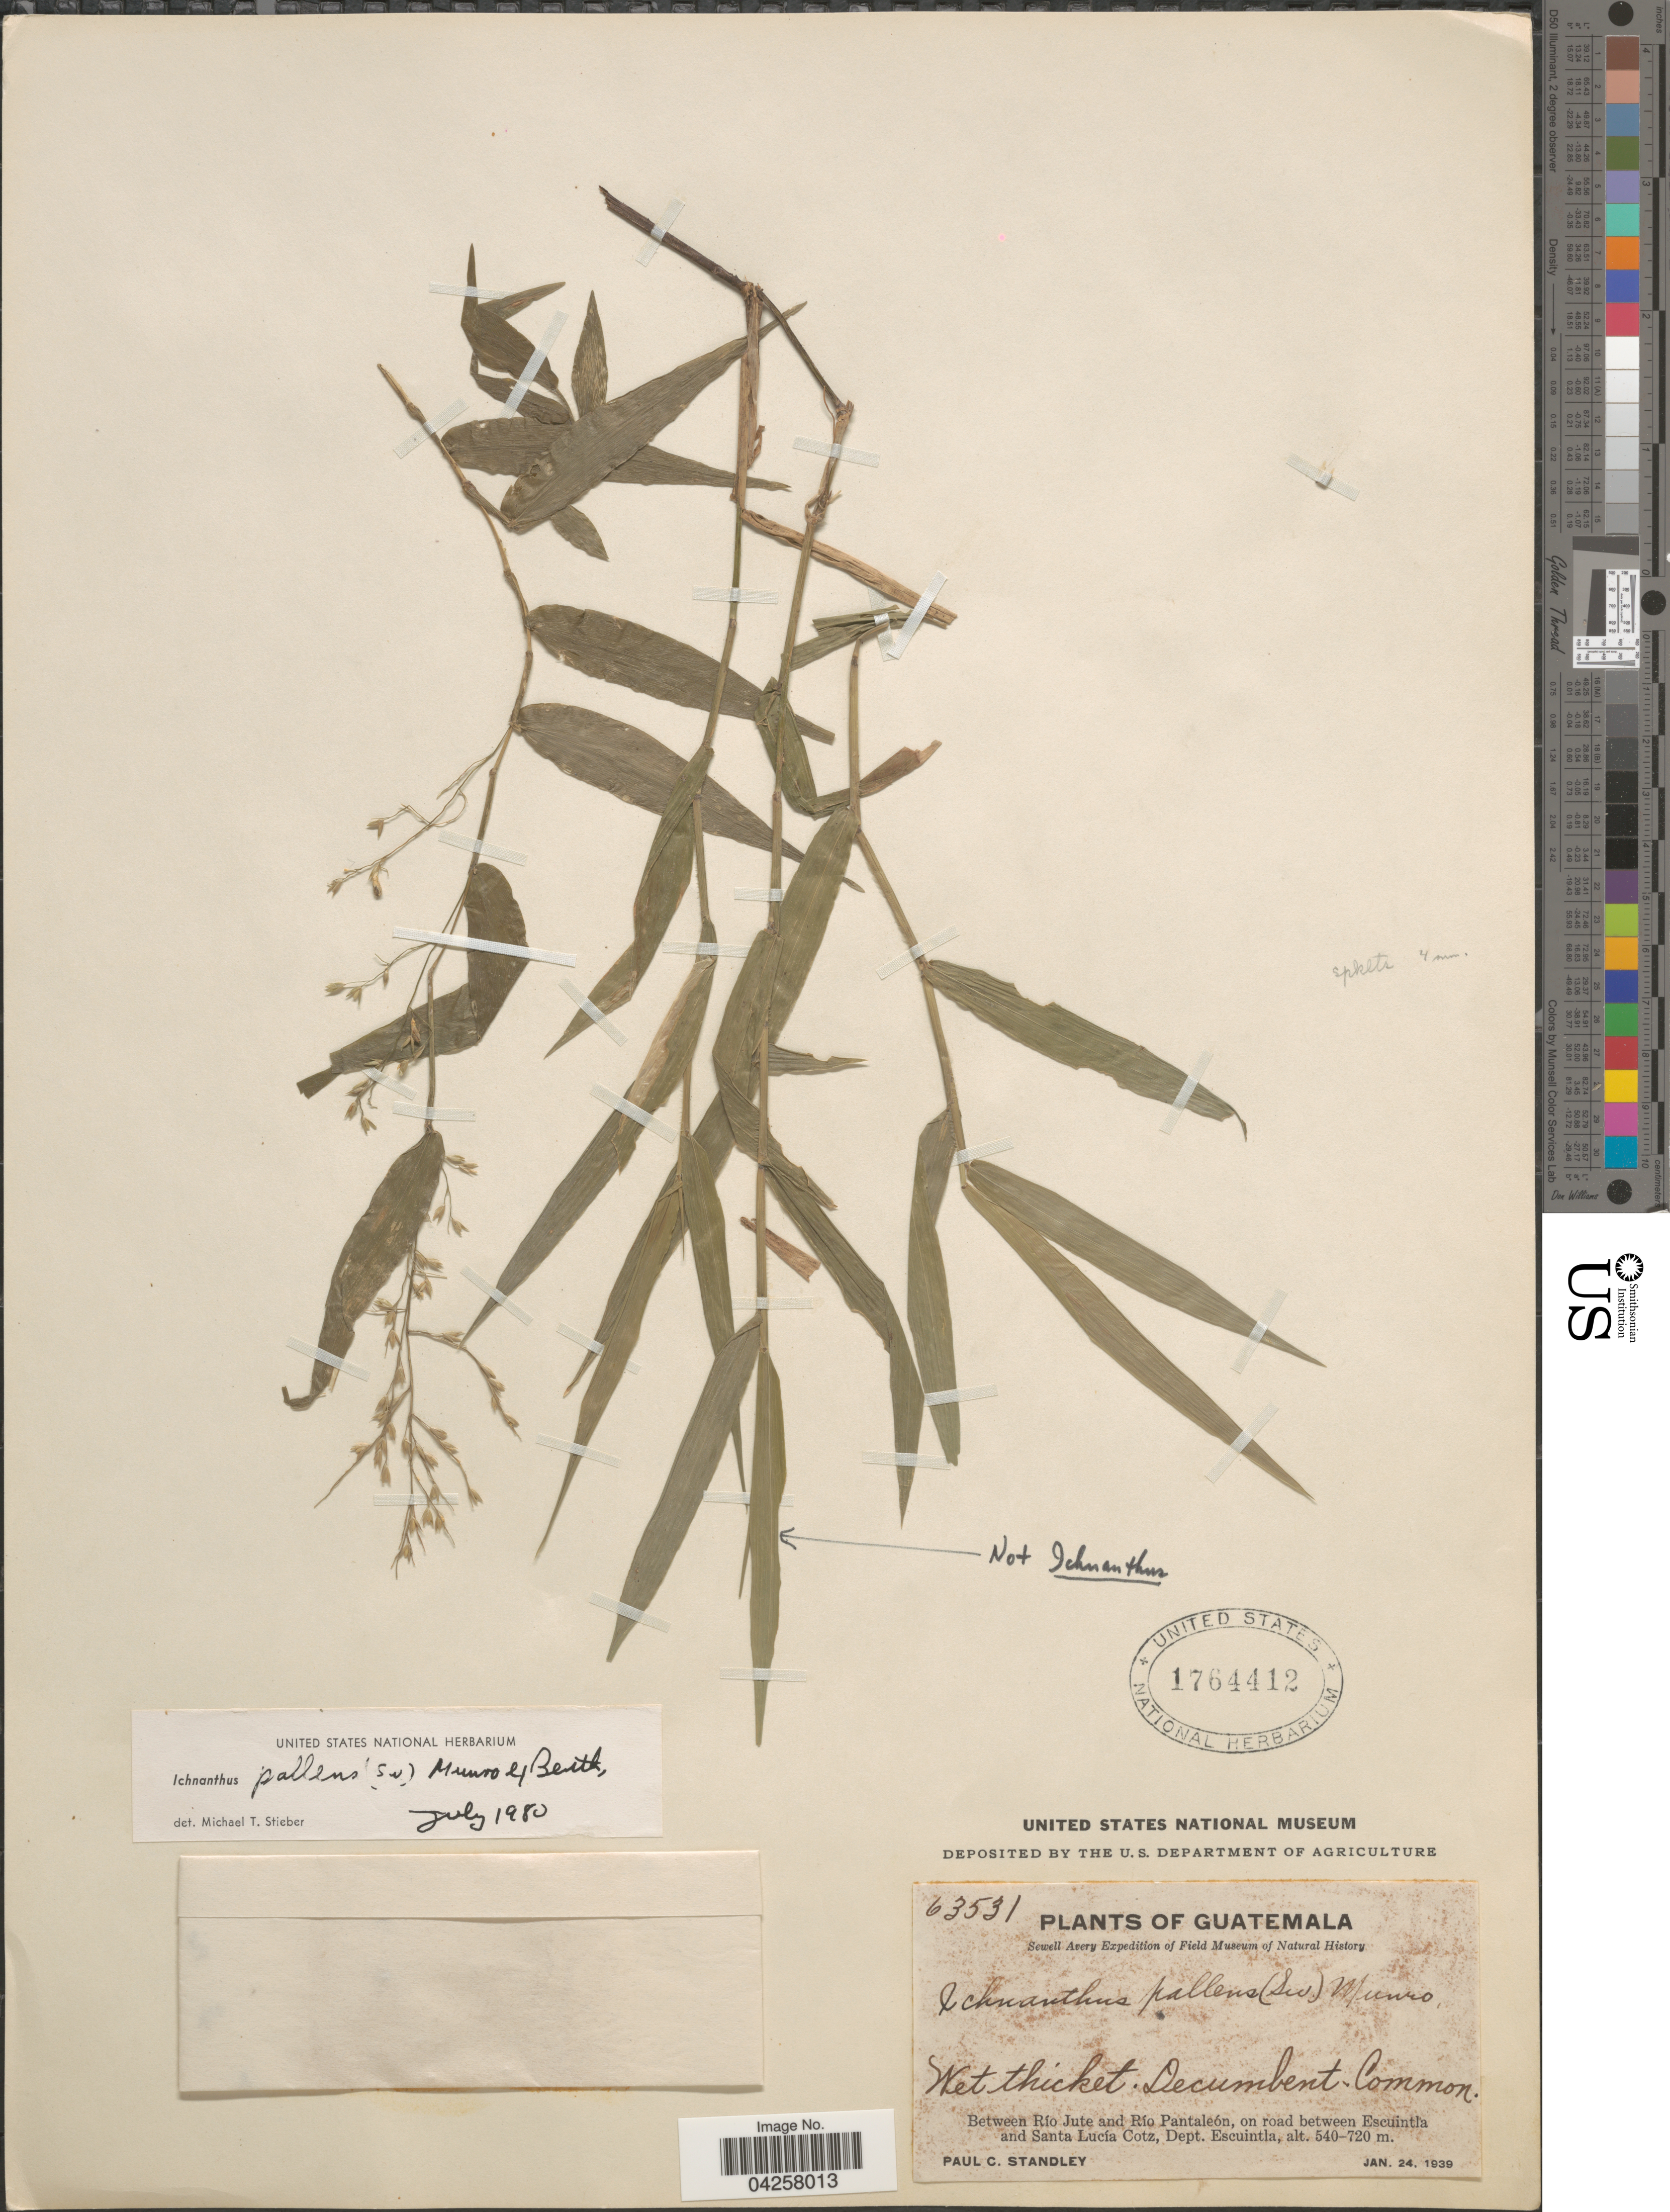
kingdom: Plantae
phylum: Tracheophyta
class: Liliopsida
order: Poales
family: Poaceae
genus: Ichnanthus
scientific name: Ichnanthus pallens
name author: (Sw.) Munro ex Benth.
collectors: P. C. Standley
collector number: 63531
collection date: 1939-01-24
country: Guatemala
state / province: Escuintla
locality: Sewell Avery Expedition. Between Río Jute and Río Pantaleón, on road between Escuintla and Santa Lucía Cotz, Dept. Escuintla.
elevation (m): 540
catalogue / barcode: US 1764412